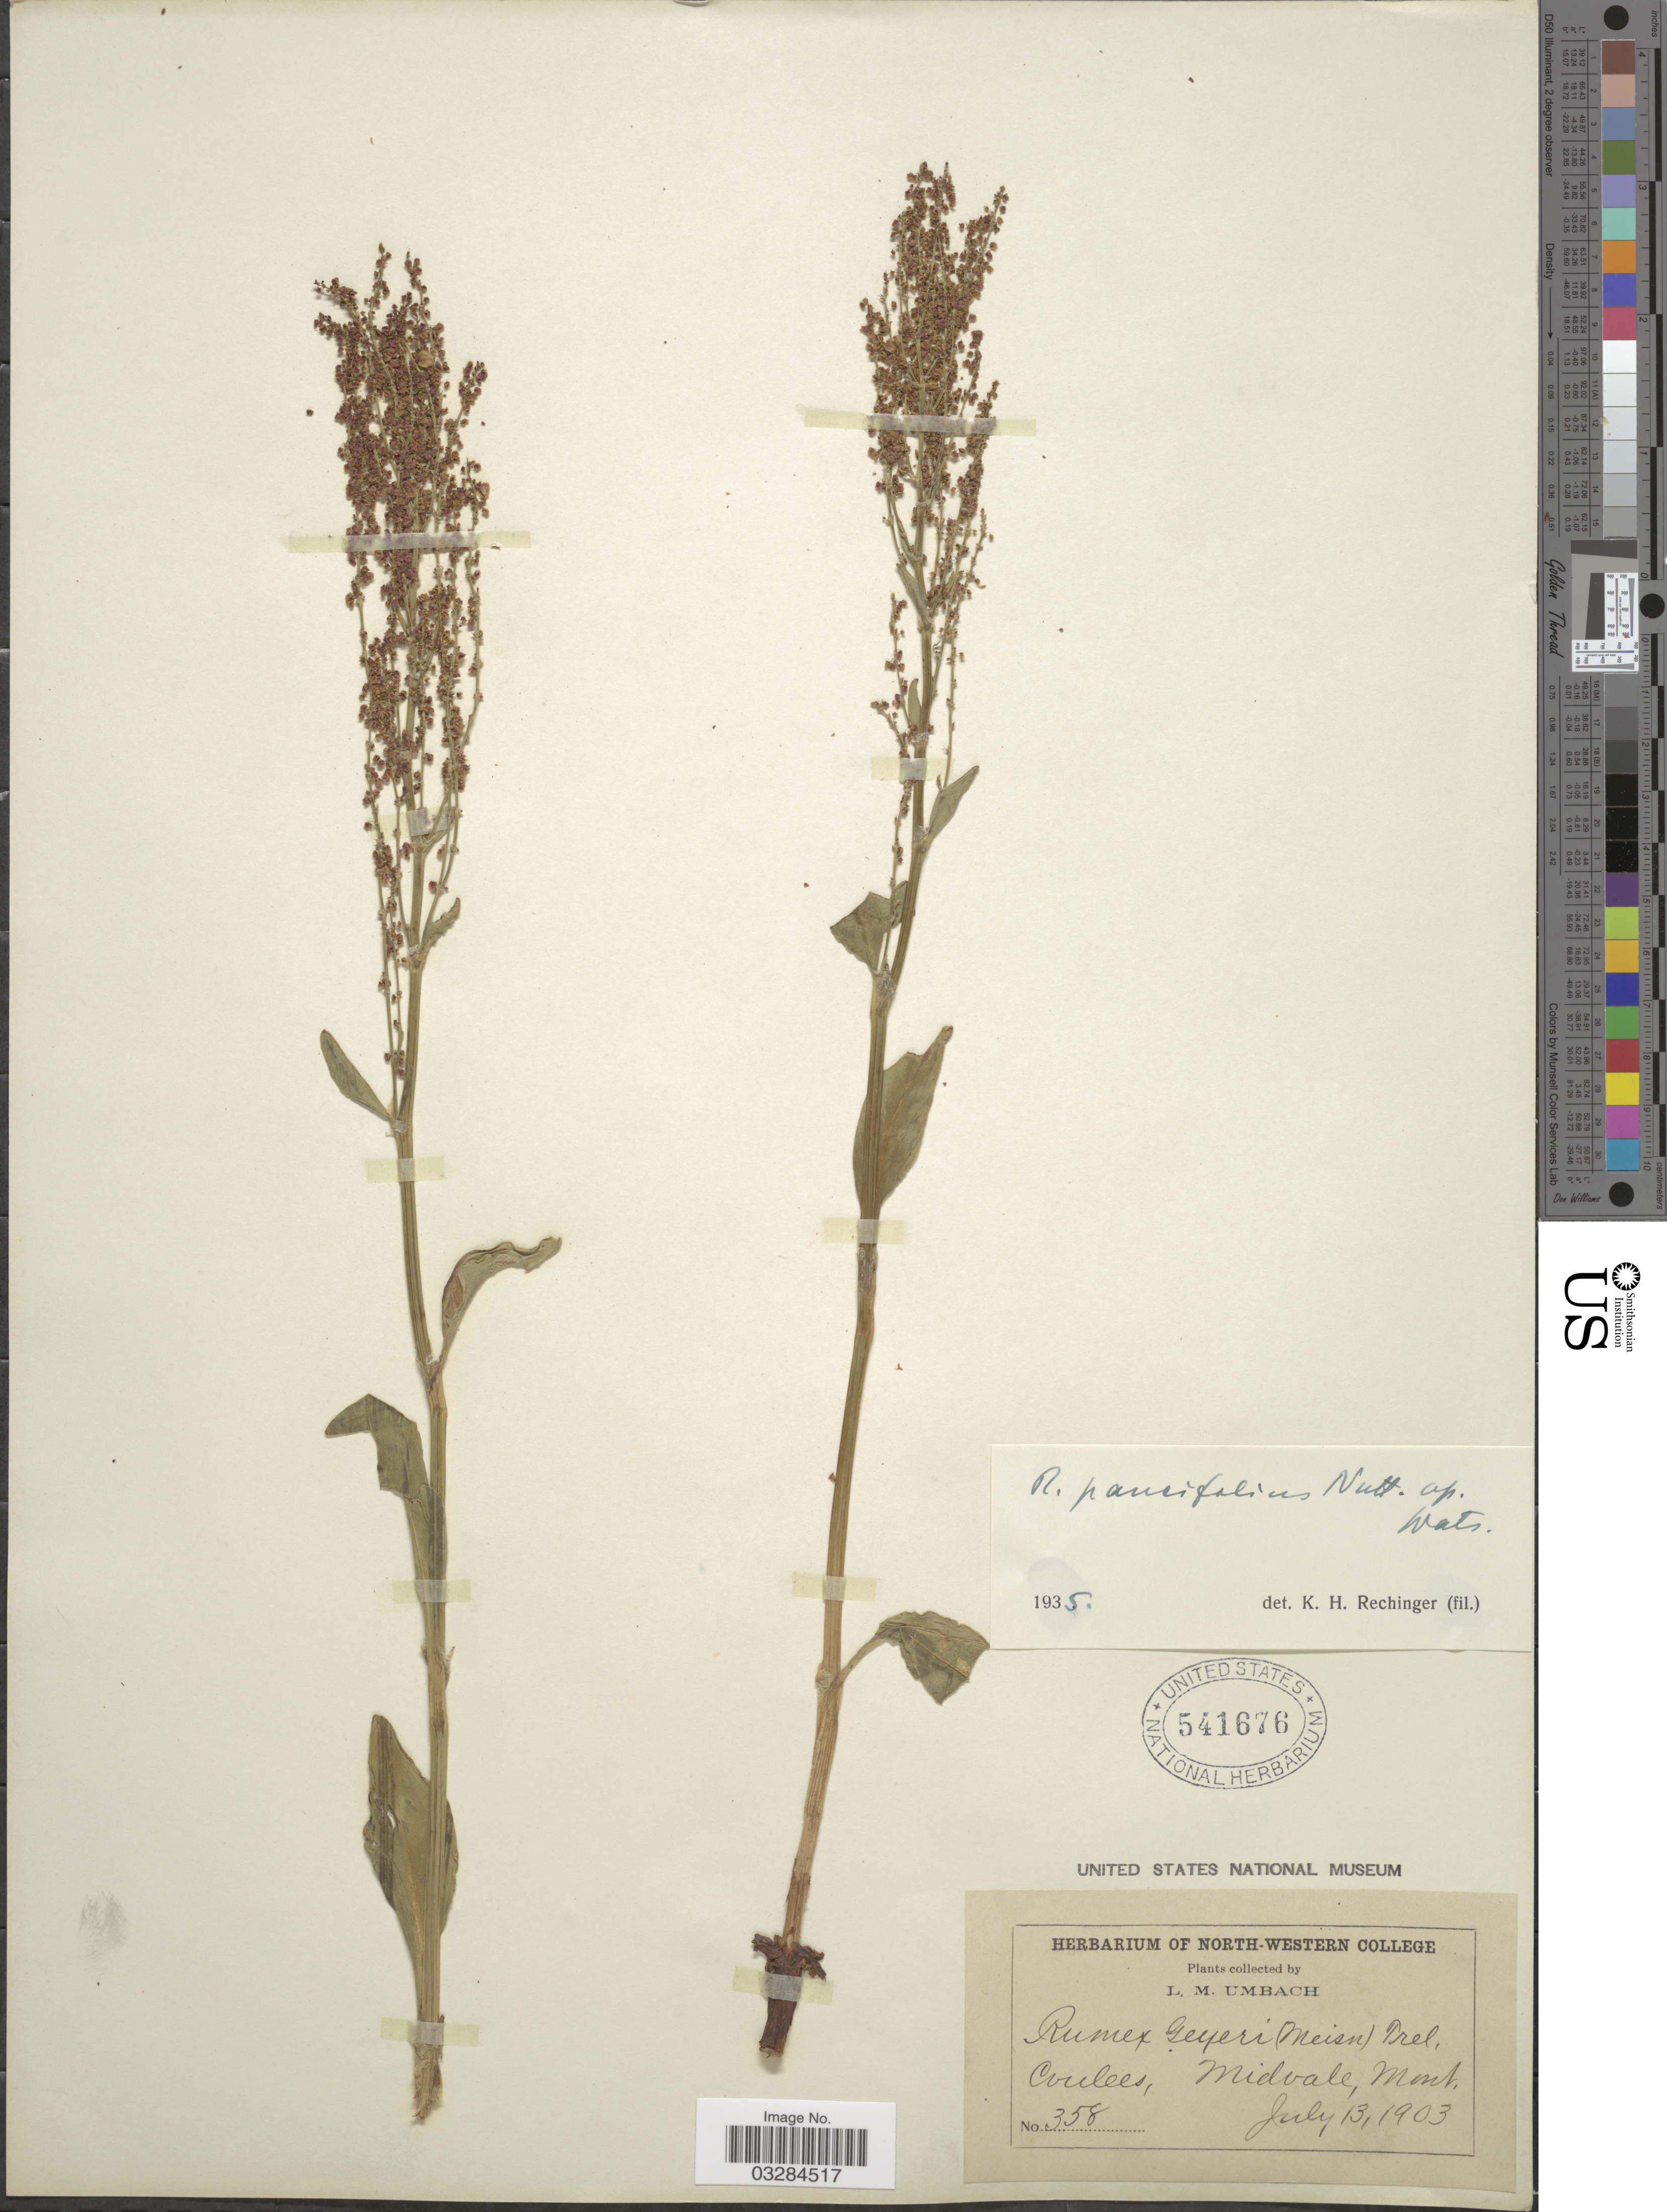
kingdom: Plantae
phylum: Tracheophyta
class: Magnoliopsida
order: Caryophyllales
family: Polygonaceae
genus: Rumex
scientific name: Rumex paucifolius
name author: Nutt.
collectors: L. M. Umbach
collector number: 358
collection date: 1903-07-13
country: United States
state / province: Montana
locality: Coulees, Midvale.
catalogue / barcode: US 541676